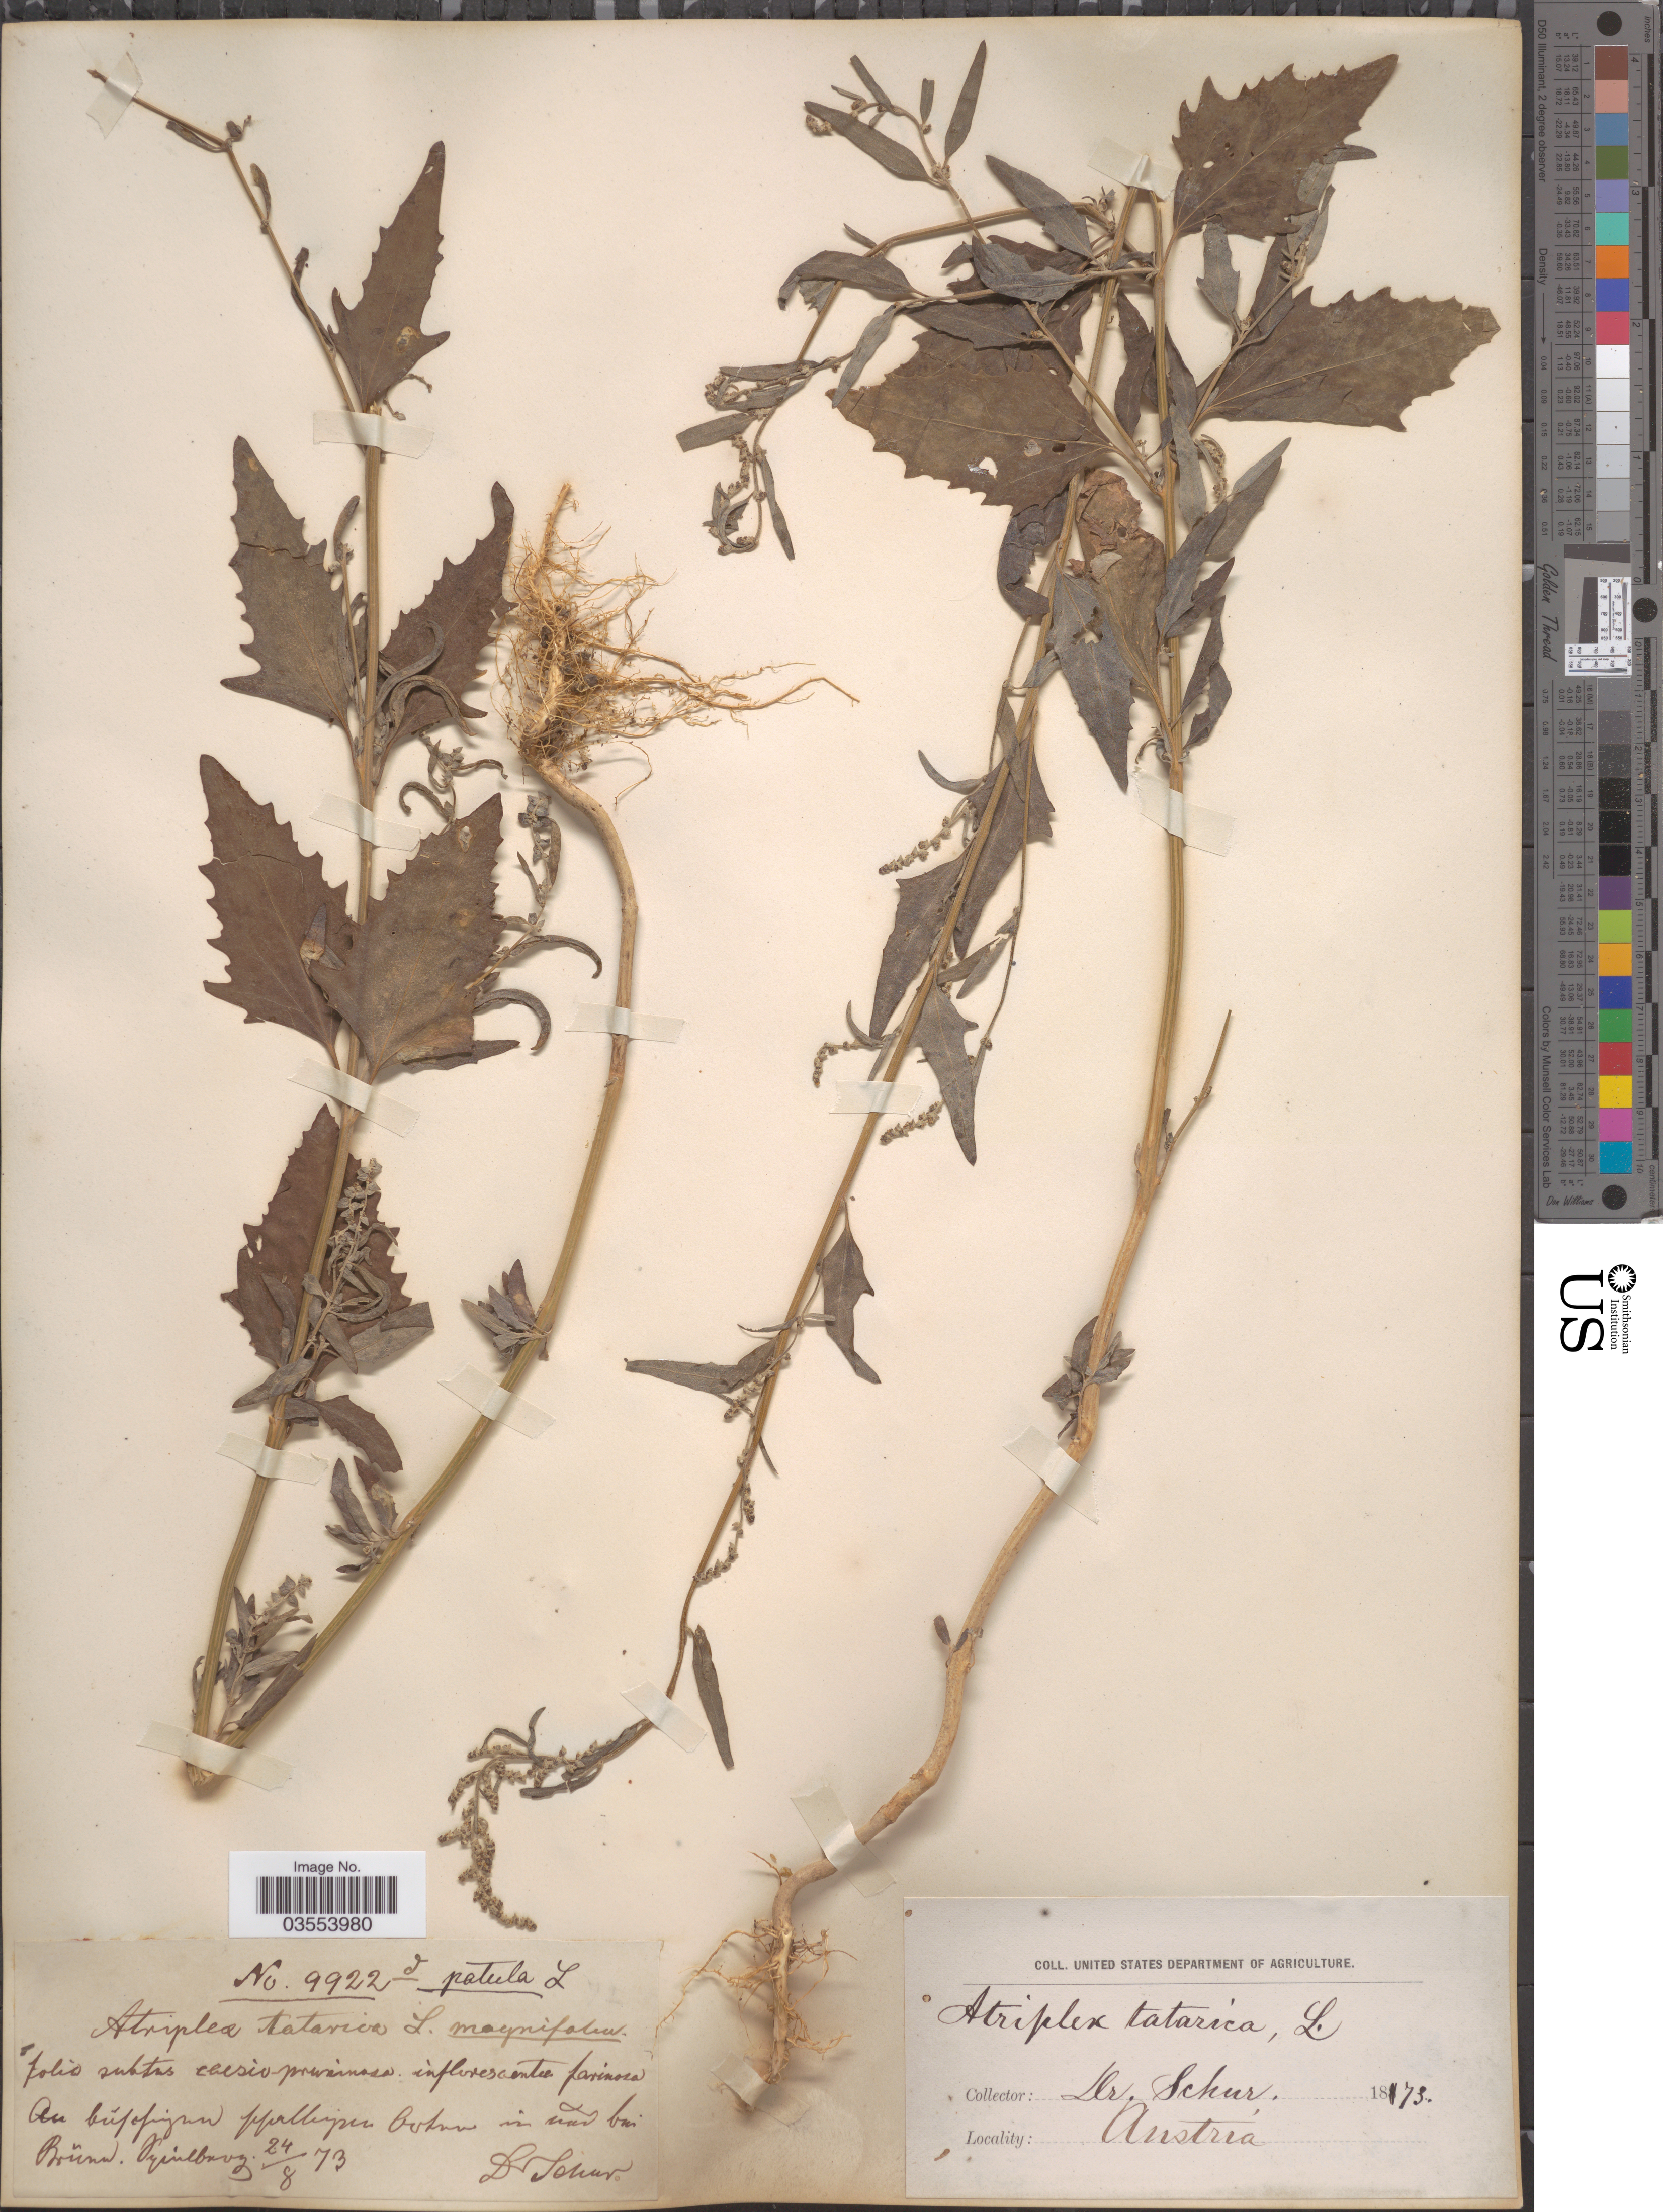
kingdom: Plantae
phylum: Tracheophyta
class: Magnoliopsida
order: Caryophyllales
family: Amaranthaceae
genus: Atriplex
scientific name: Atriplex tatarica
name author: L.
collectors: Schur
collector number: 9922d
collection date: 1873-08-24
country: Austria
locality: An büfofingun ppalipu Oostun in vad bei Bründ. [interpreted] Fyiulbrug [interpreted].